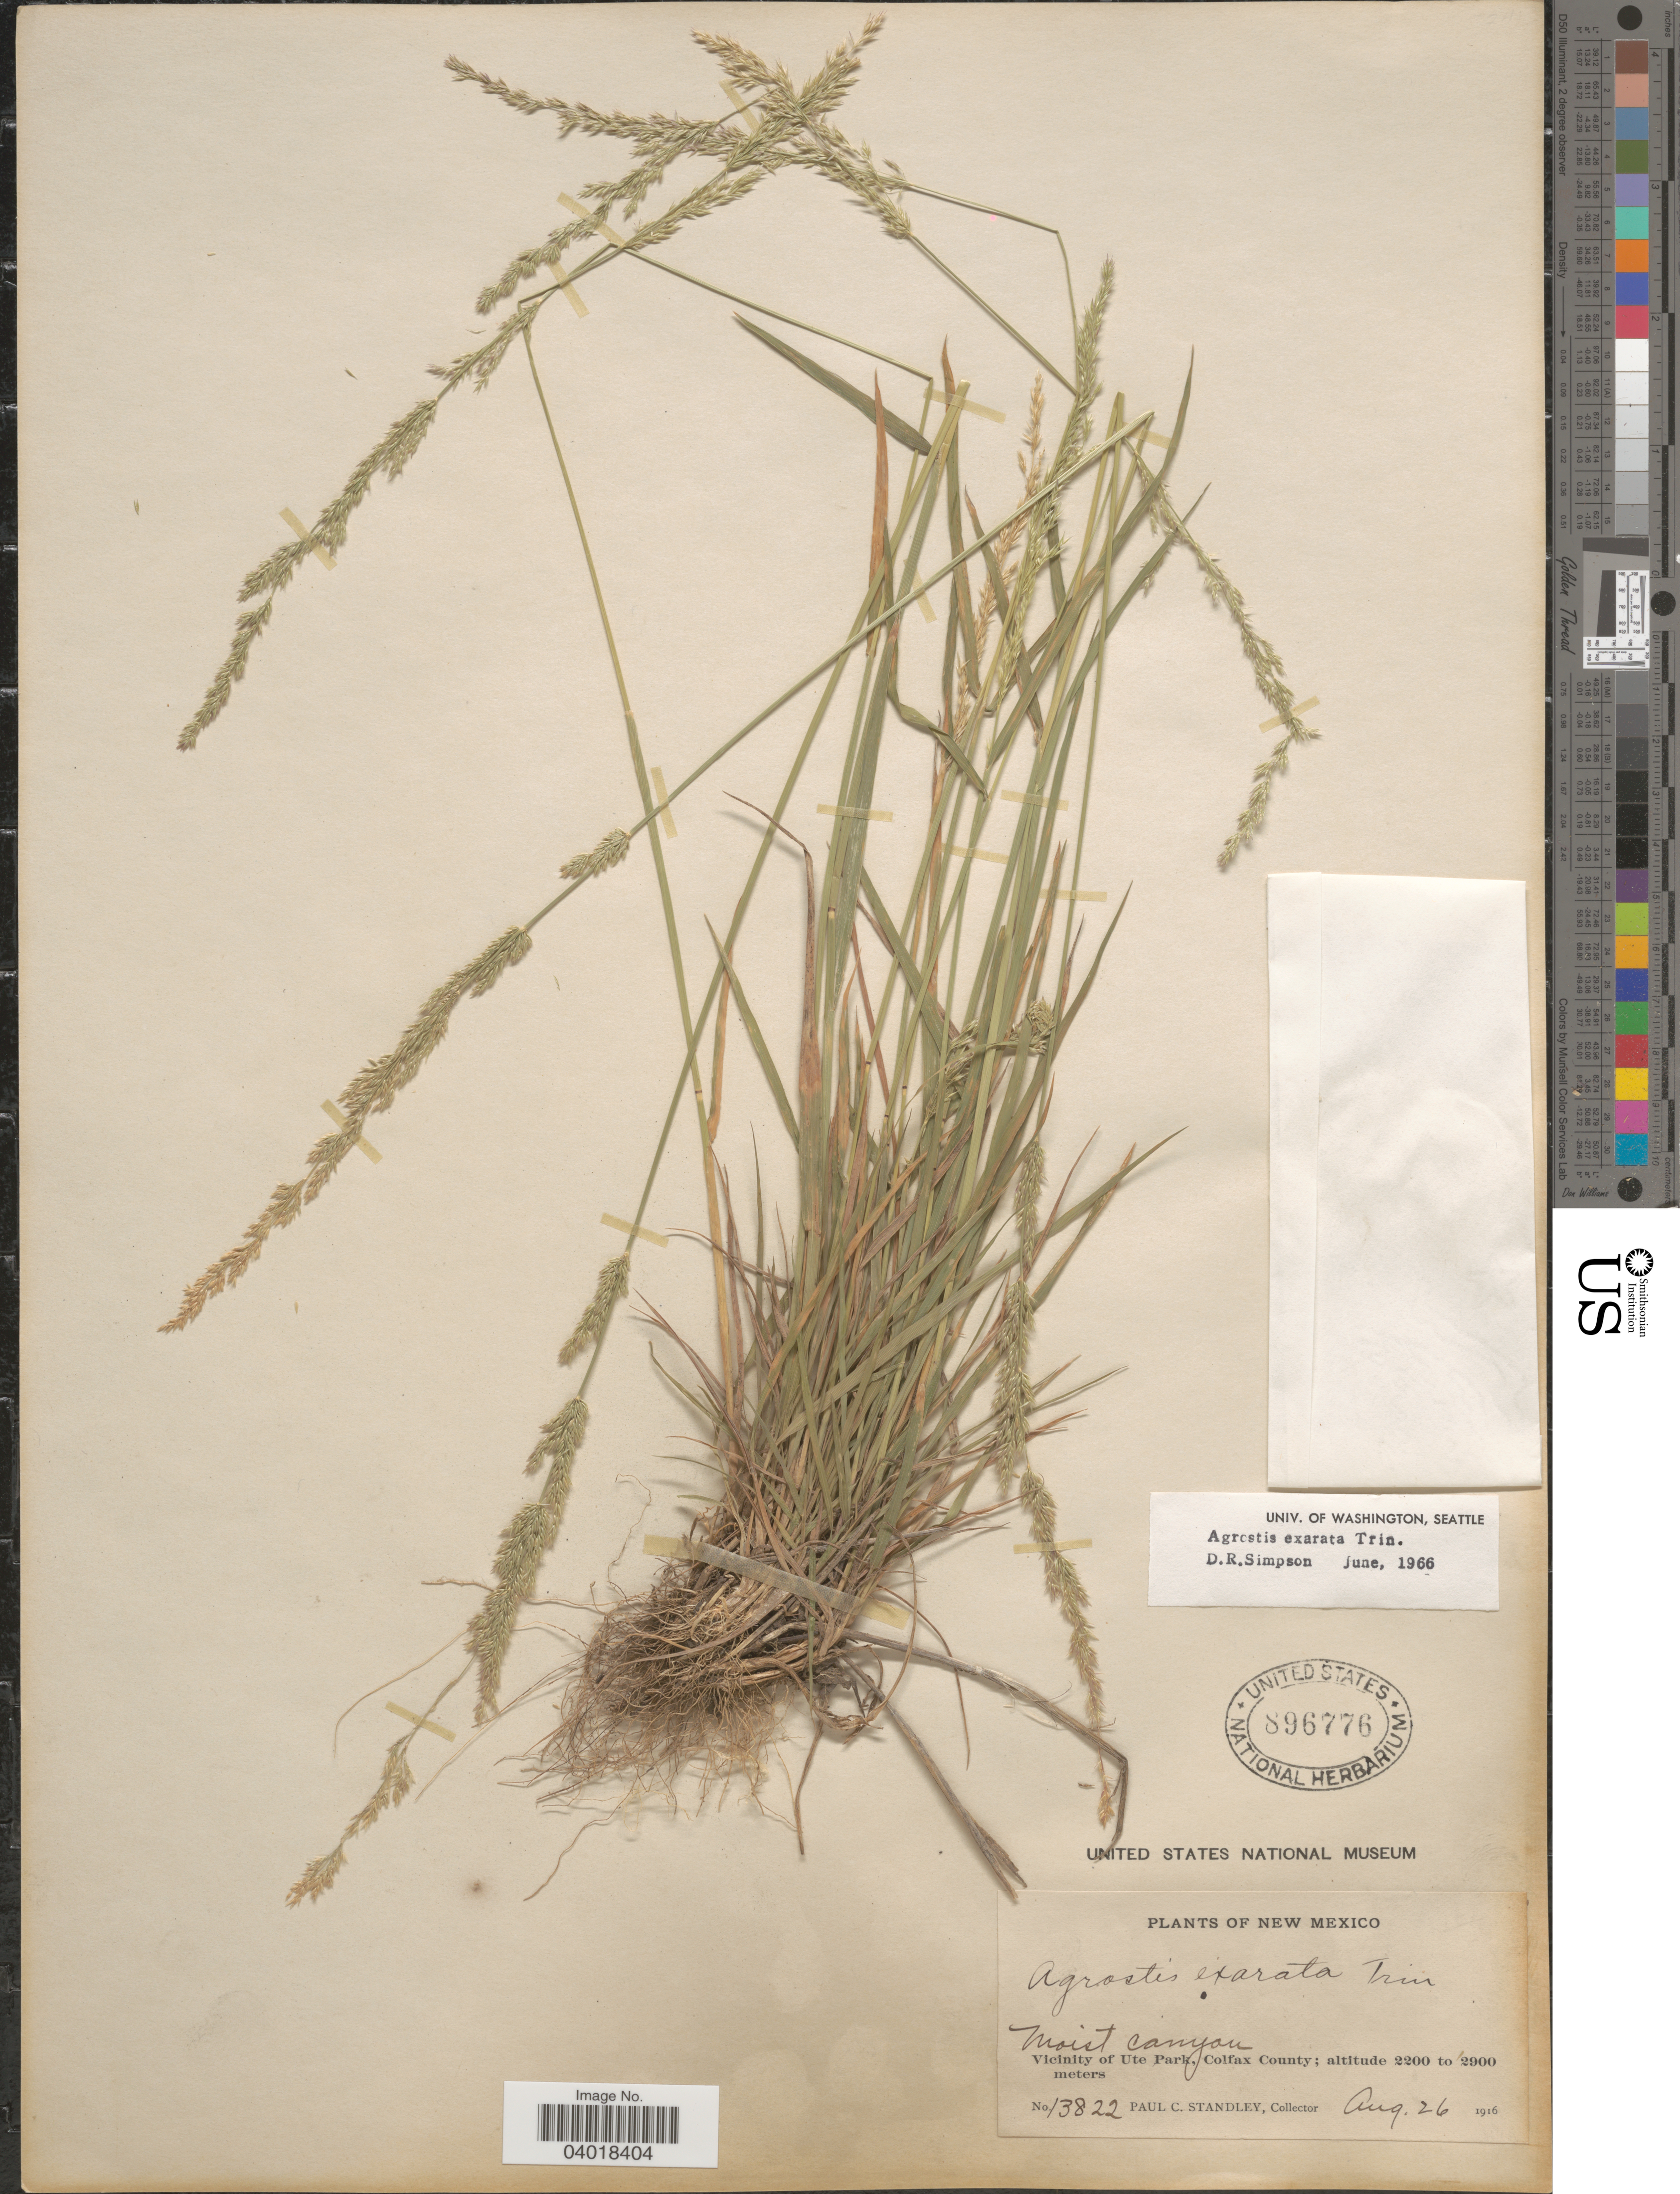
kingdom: Plantae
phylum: Tracheophyta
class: Liliopsida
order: Poales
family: Poaceae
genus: Agrostis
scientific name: Agrostis exarata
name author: Trin.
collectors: P. C. Standley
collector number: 13822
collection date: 1916-08-26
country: United States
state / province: New Mexico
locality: Vicinity of Ute Park, Colfax County.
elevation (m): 2200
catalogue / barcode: US 896776